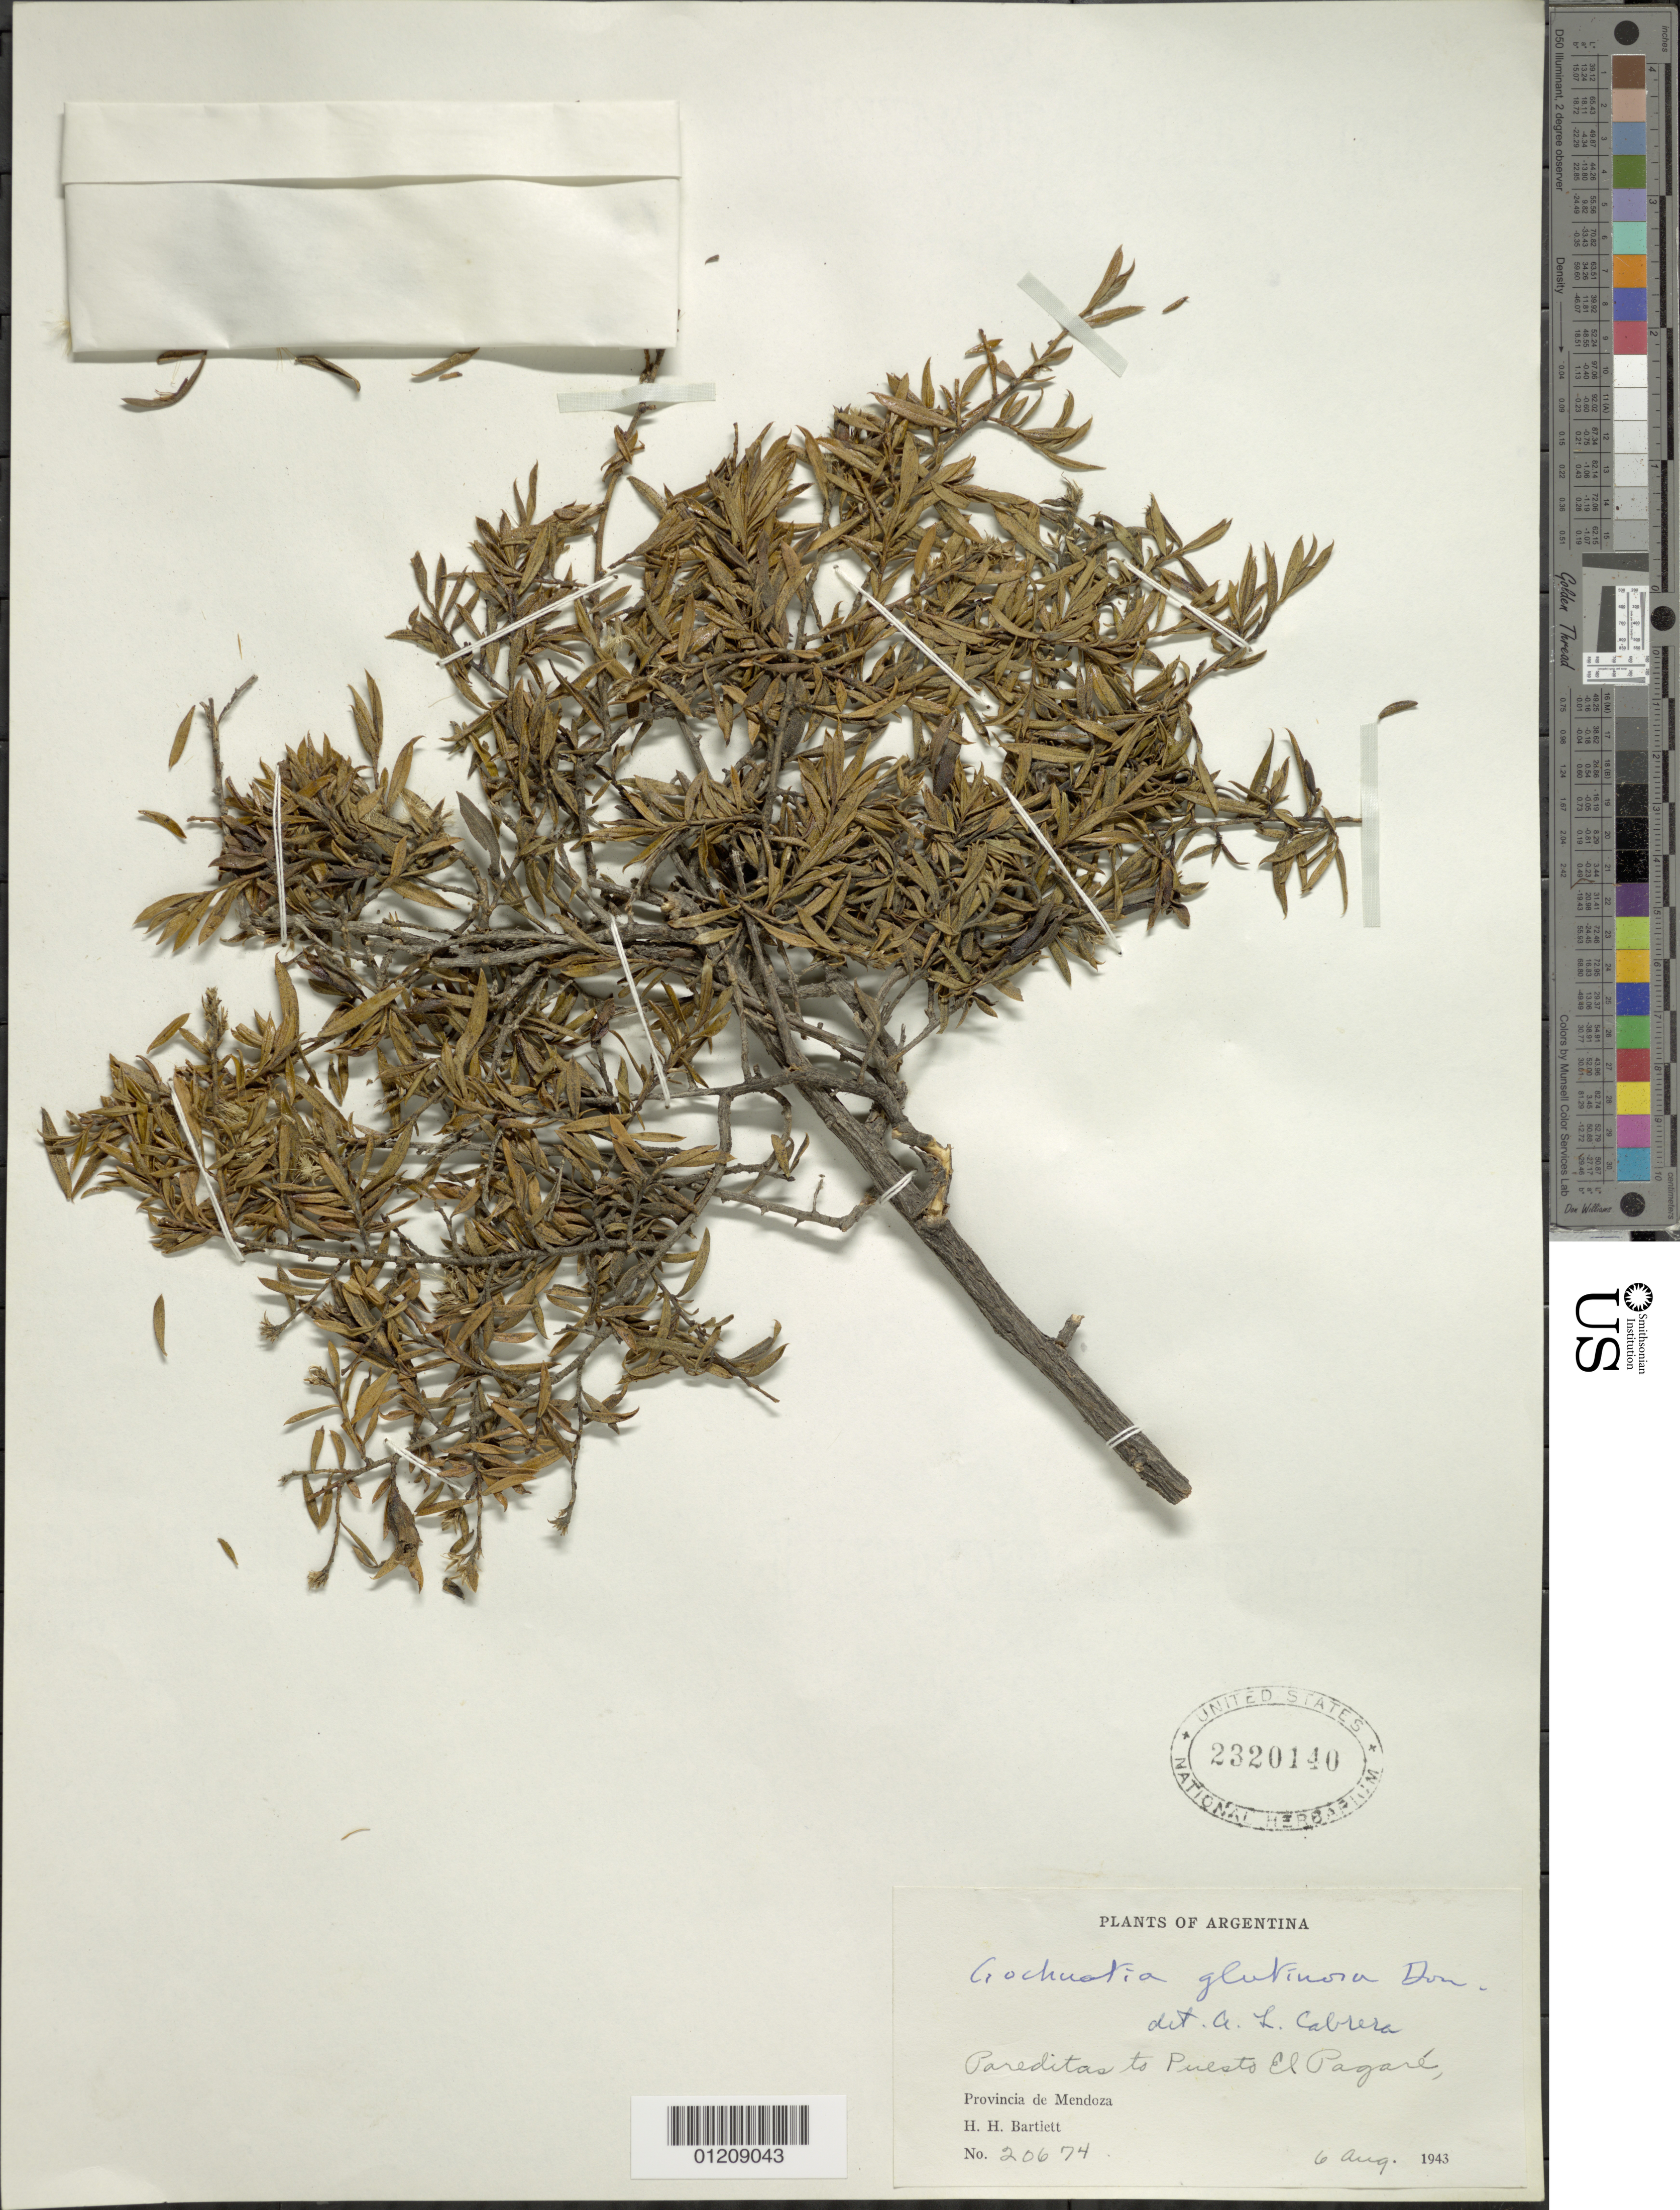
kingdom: Plantae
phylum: Tracheophyta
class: Magnoliopsida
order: Asterales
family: Asteraceae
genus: Pentaphorus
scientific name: Pentaphorus glutinosus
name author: D. Don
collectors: H. H. Bartlett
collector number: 20674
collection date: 1943-08-06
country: Argentina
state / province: Mendoza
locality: Pareditas to Puesto El Pagare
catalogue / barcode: US 2320140